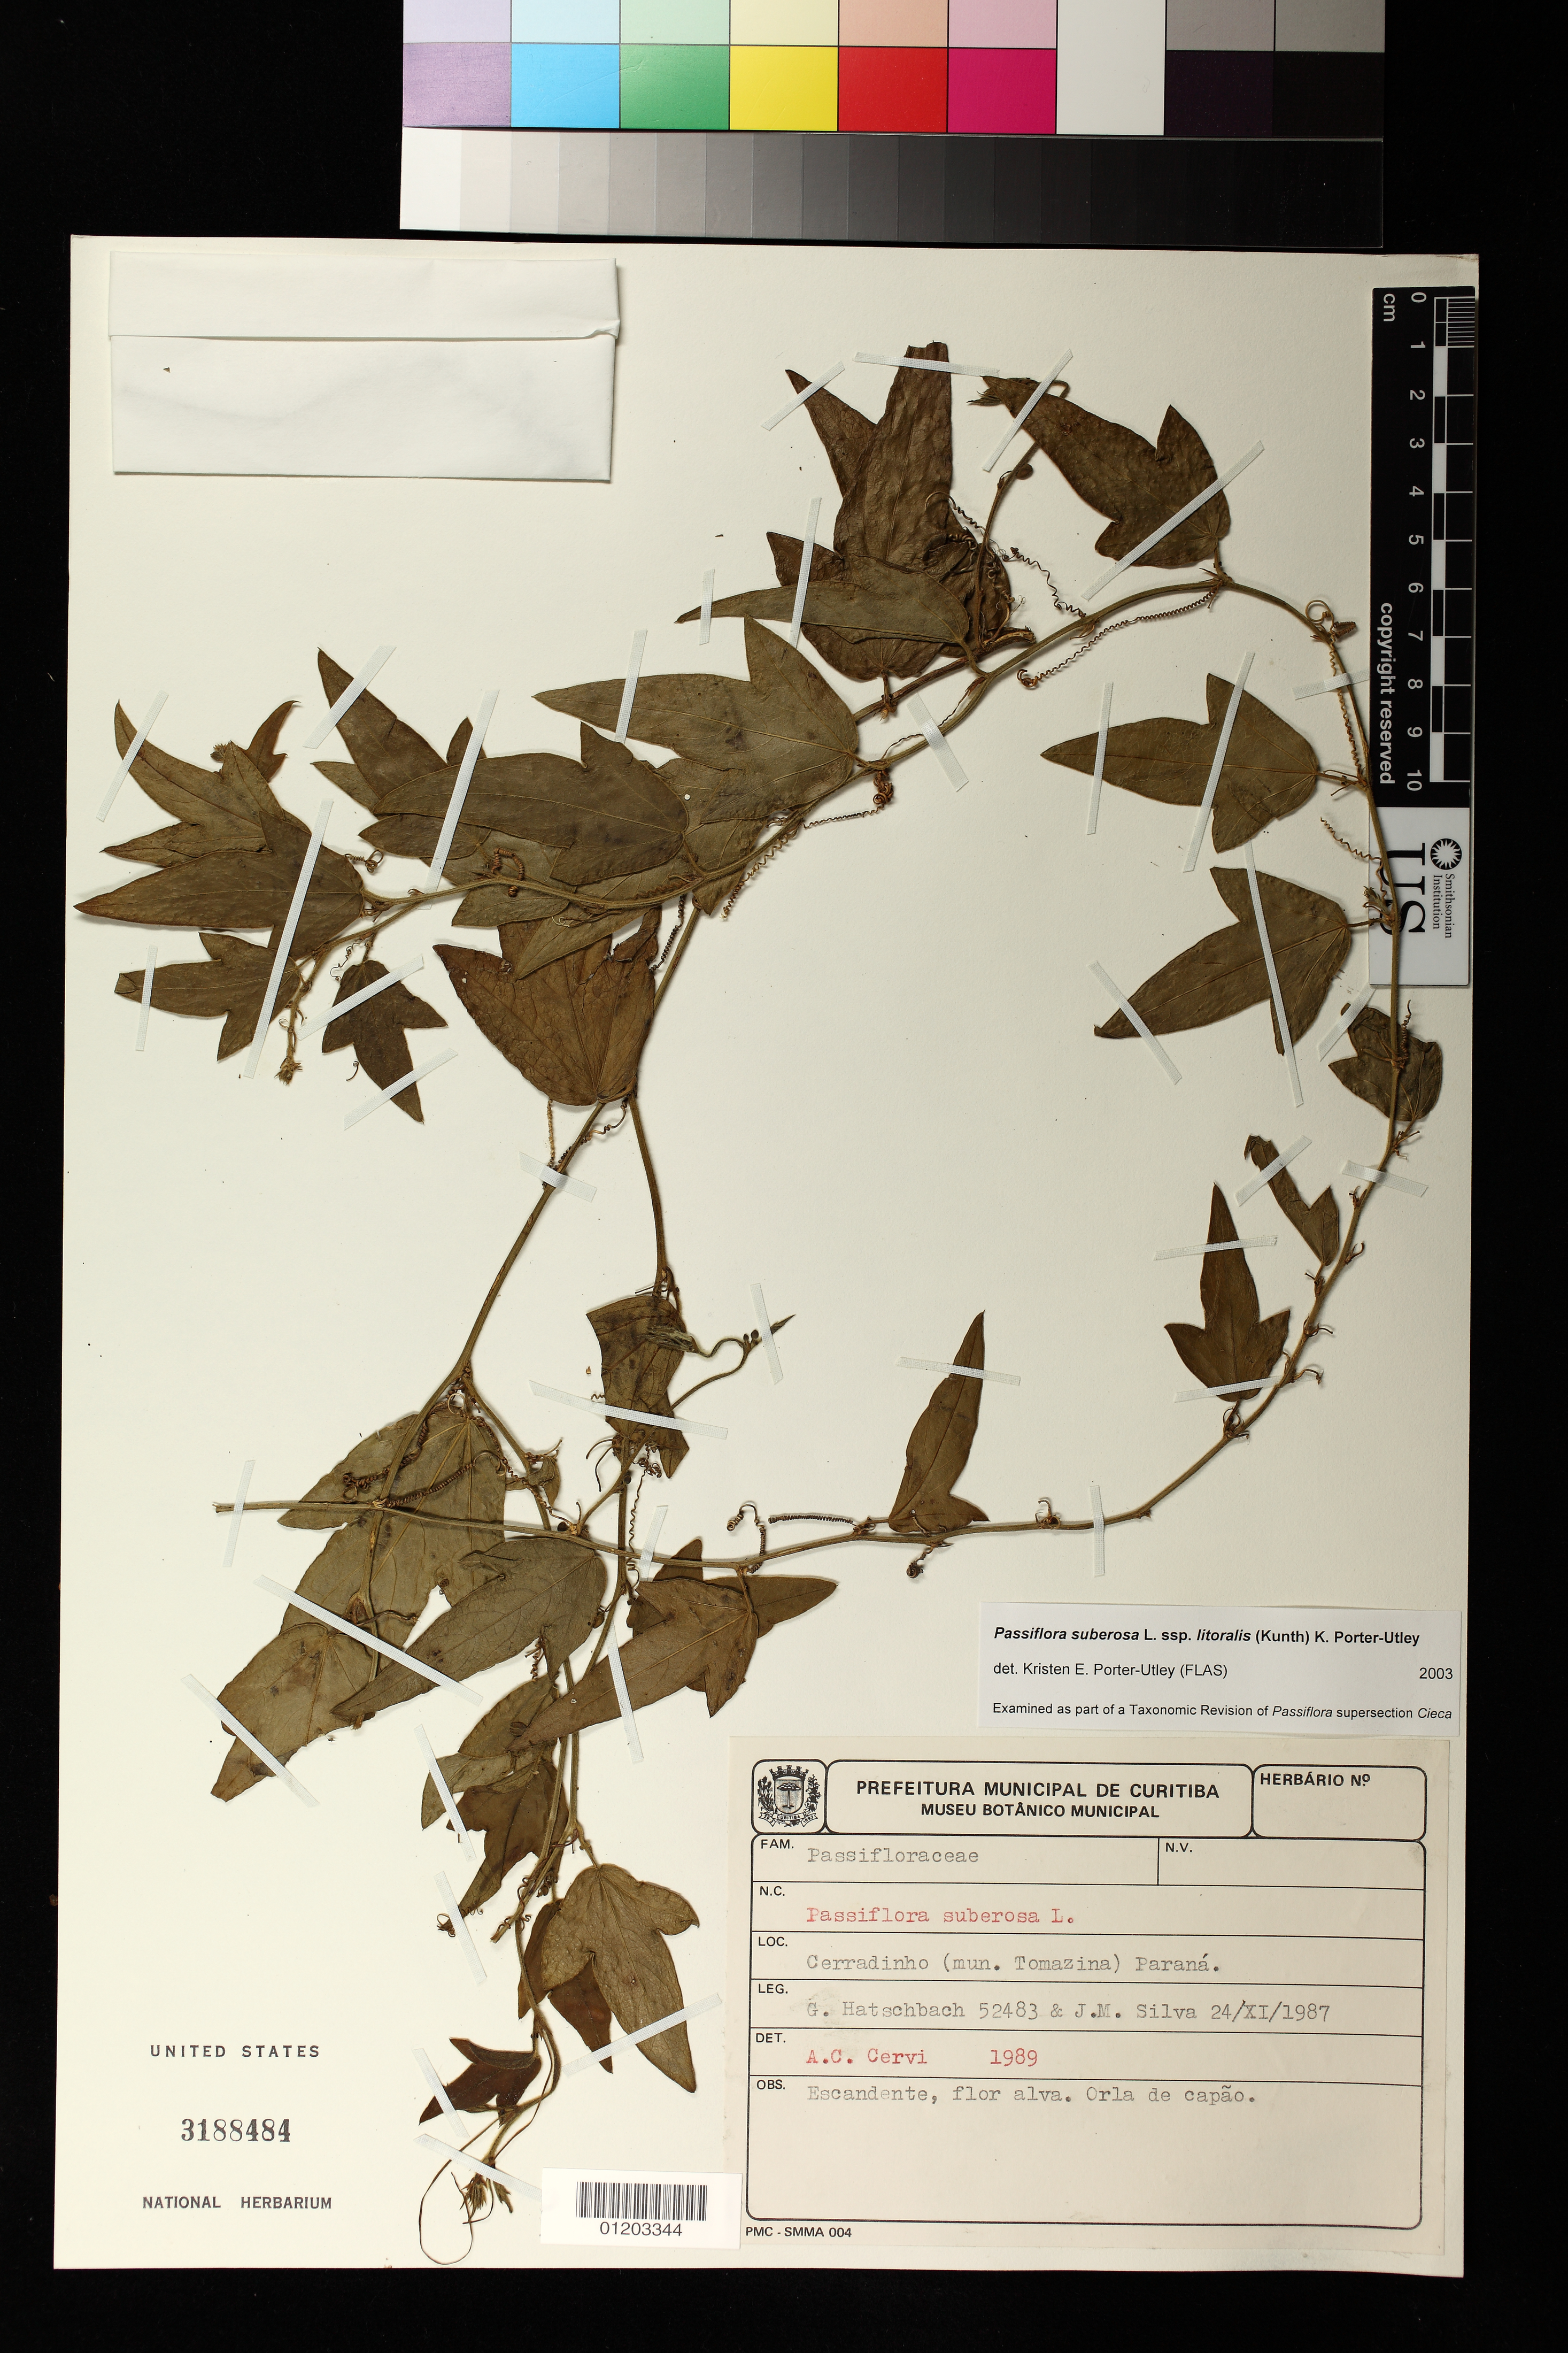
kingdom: Plantae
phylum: Tracheophyta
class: Magnoliopsida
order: Malpighiales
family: Passifloraceae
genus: Passiflora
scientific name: Passiflora suberosa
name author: L.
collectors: G. Hatschbach & J. M. Silva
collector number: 52483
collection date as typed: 24 Nov 1987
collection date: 1987-11-24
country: Brazil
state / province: Paraná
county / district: Tomazina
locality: Cerradinho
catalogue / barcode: US 3188484